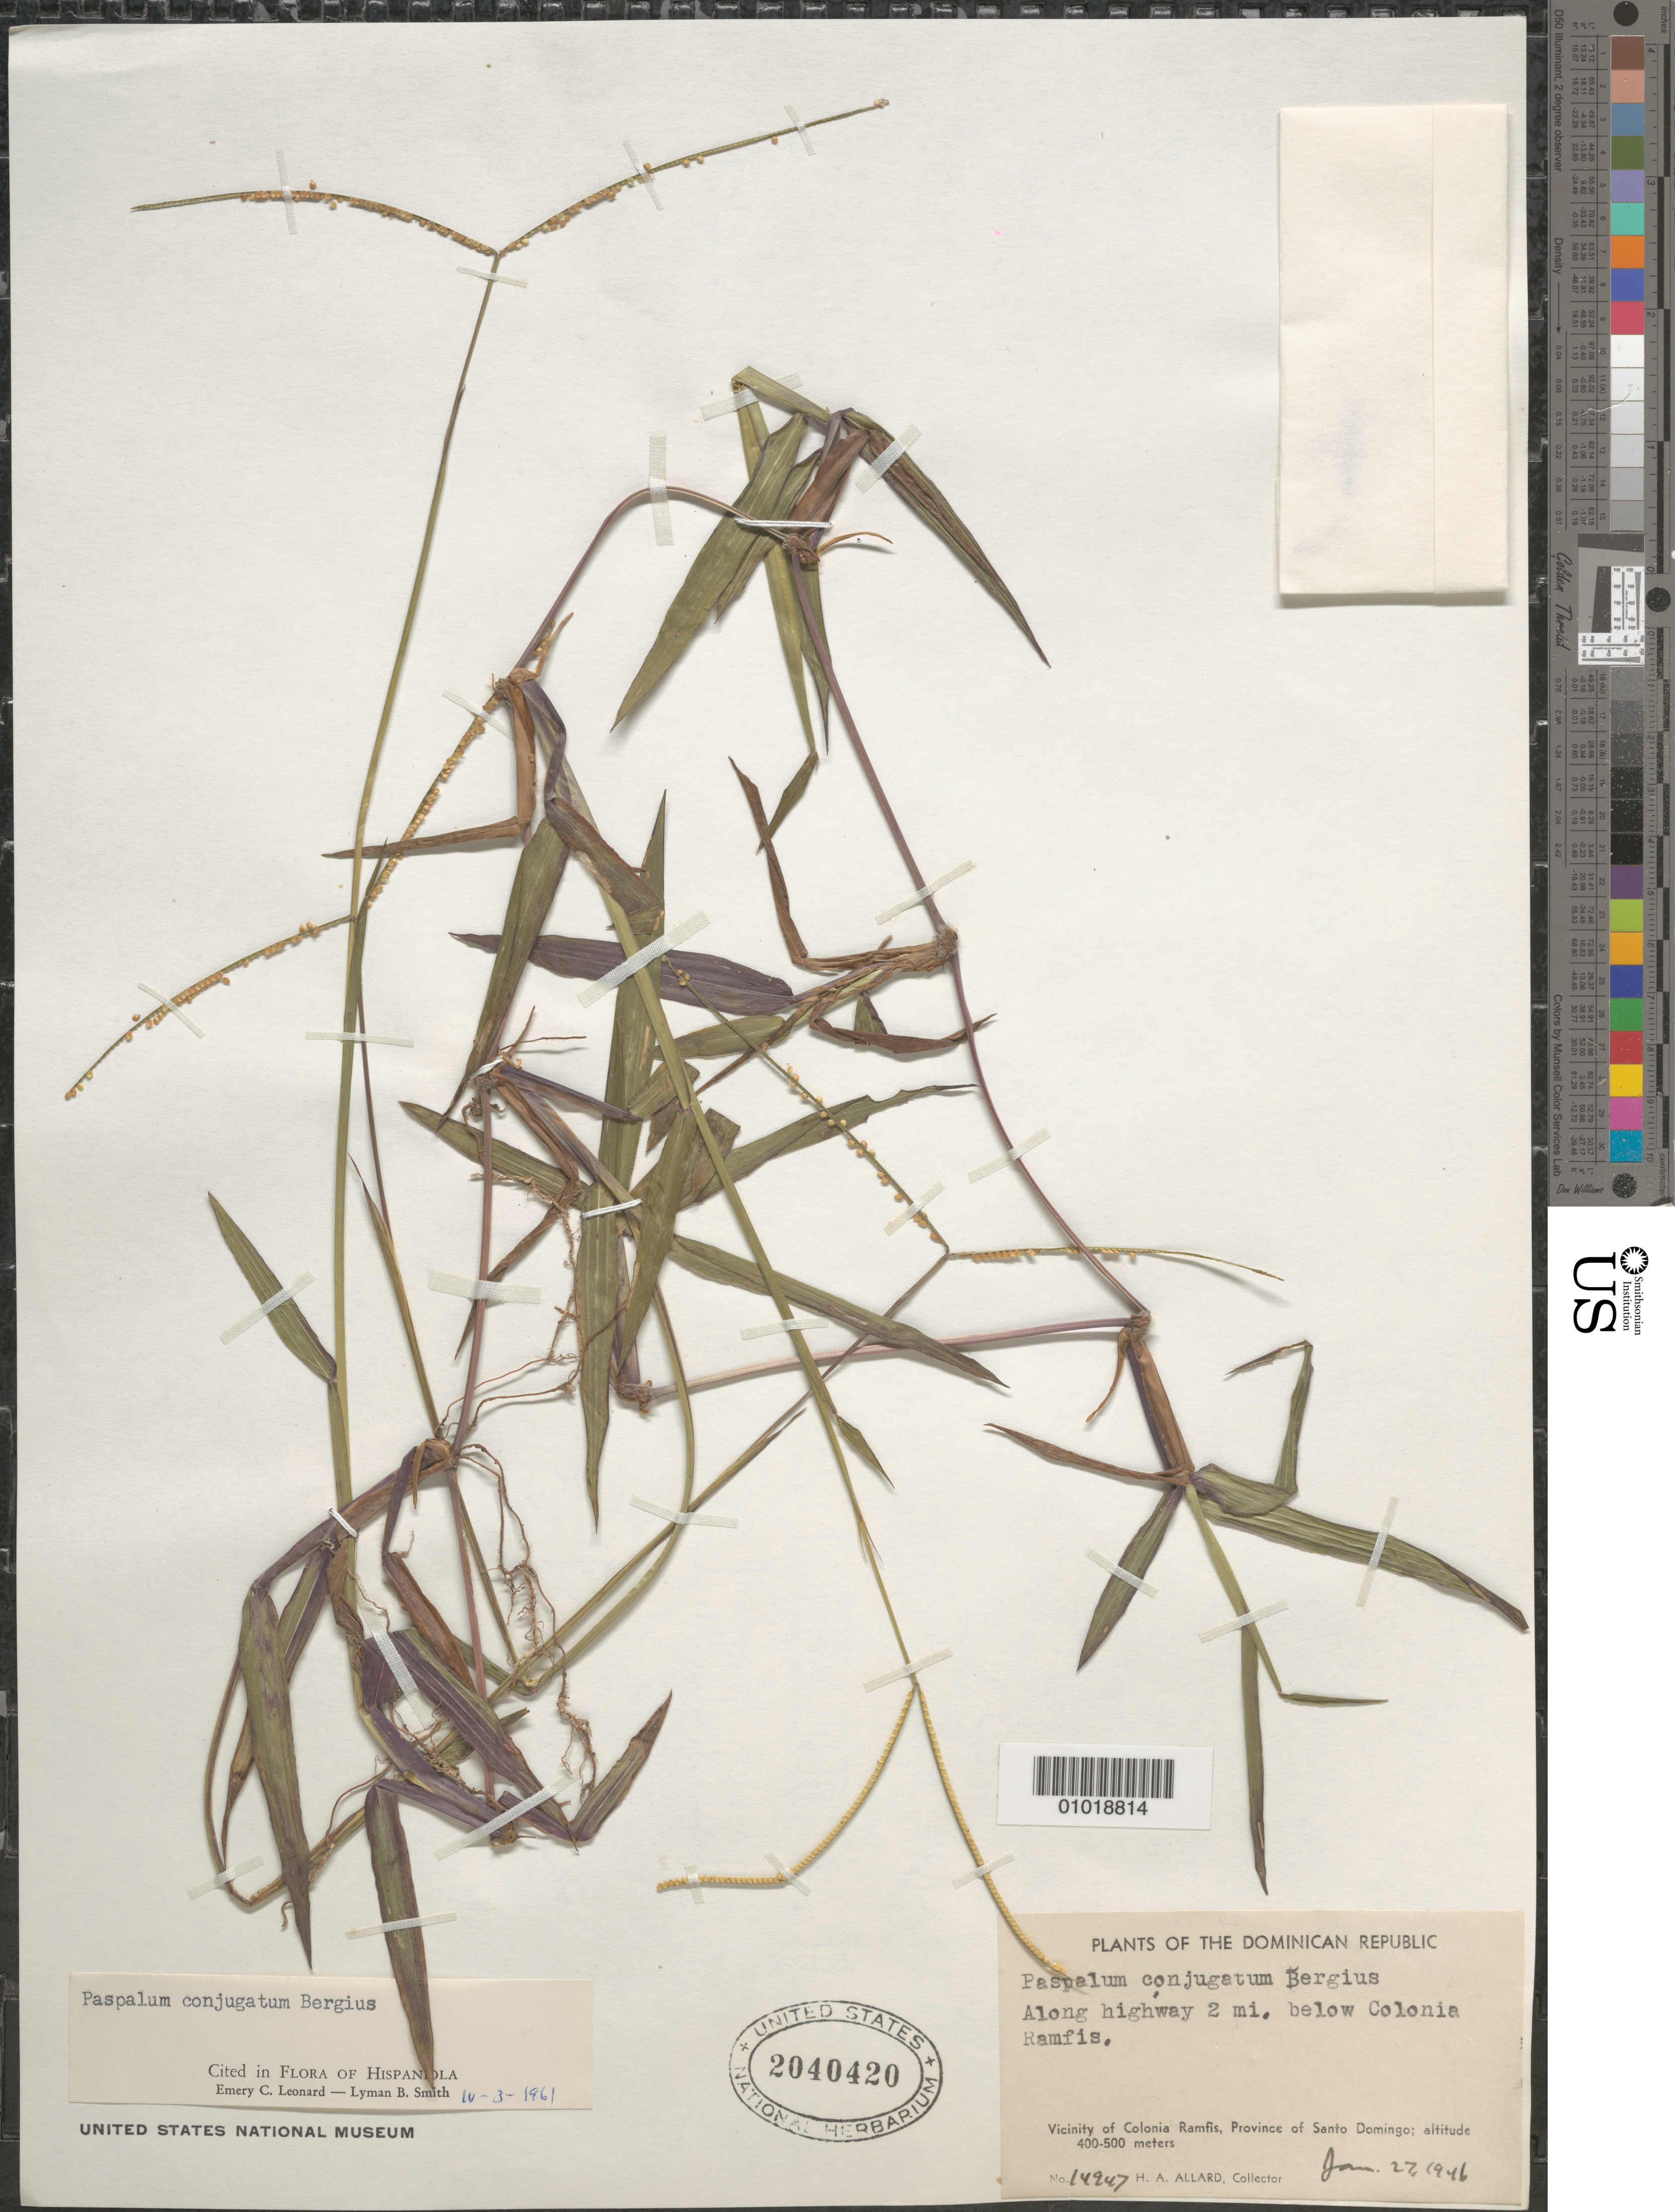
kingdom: Plantae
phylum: Tracheophyta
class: Liliopsida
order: Poales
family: Poaceae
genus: Paspalum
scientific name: Paspalum conjugatum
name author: P.J. Bergius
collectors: H. A. Allard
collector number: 14947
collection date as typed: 22 Jan 1946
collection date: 1946-01-22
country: Dominican Republic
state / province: San Cristóbal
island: Hispaniola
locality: Along highway 2 mi. below Colonia Ramifs (now known as La Cabrima, and not in the prov. Santo Domingo as the collector had specified).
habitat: along highway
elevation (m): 400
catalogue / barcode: US 2040420